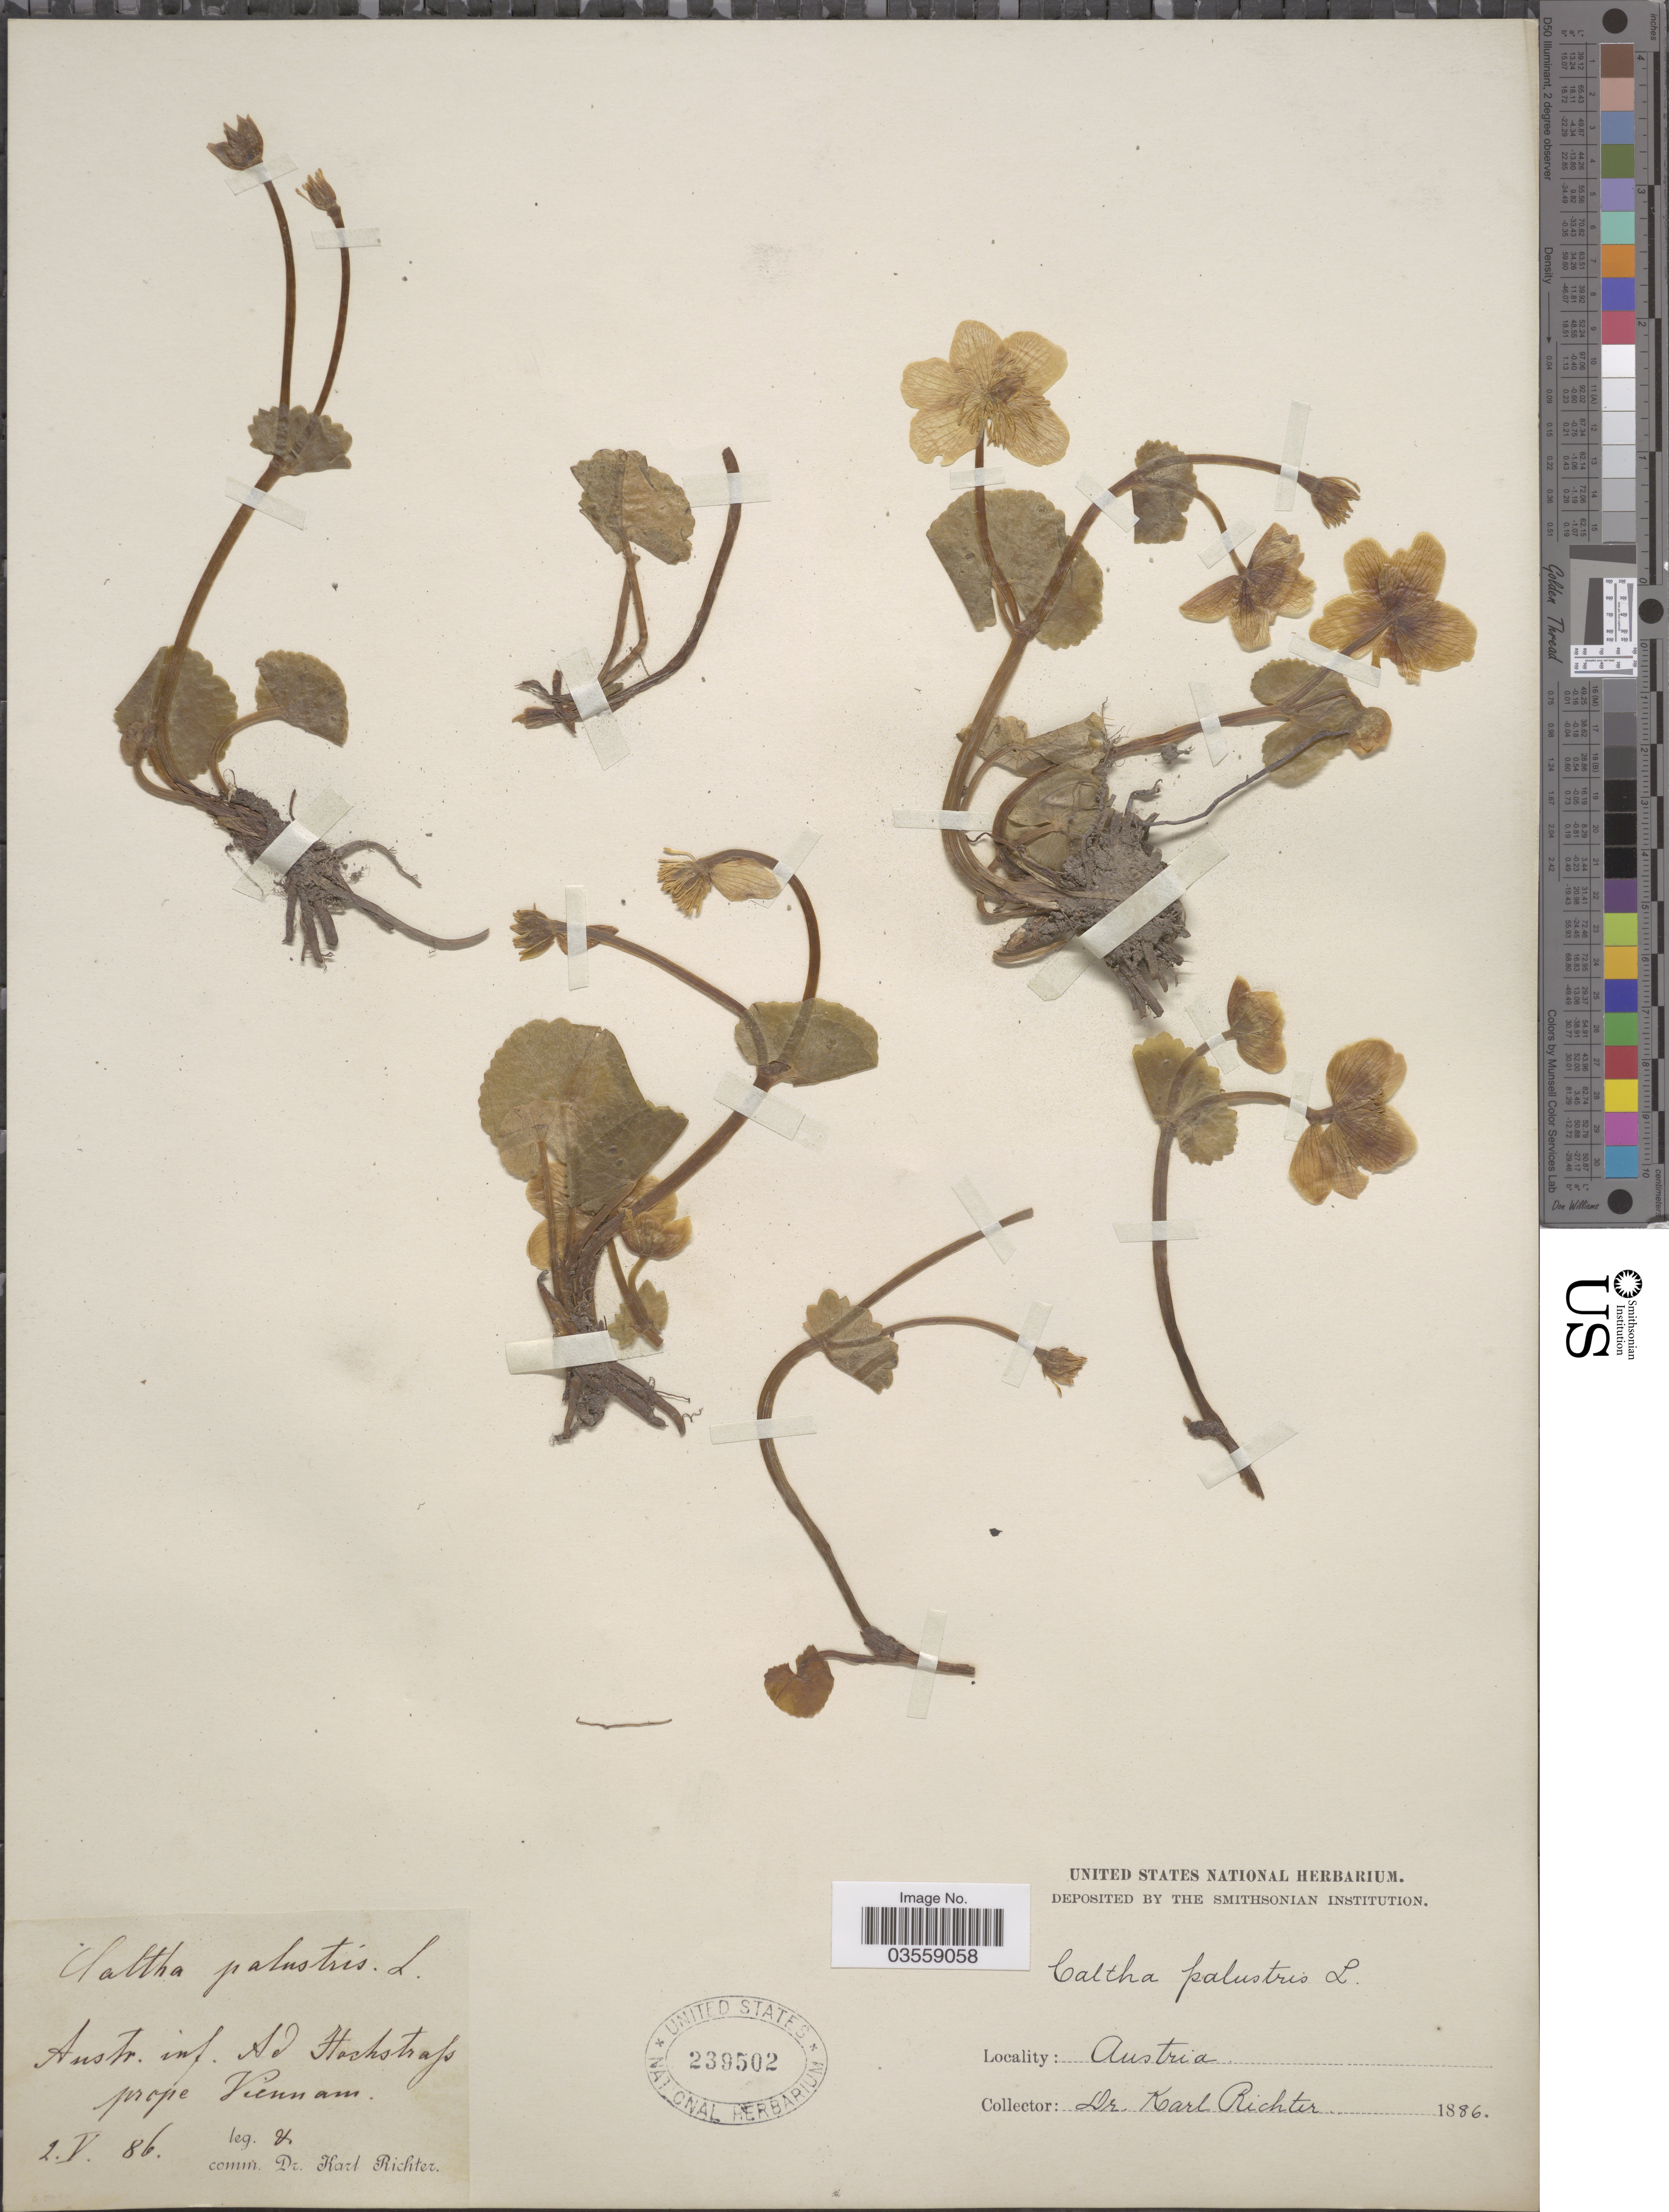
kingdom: Plantae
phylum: Tracheophyta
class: Magnoliopsida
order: Ranunculales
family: Ranunculaceae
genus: Caltha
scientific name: Caltha palustris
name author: L.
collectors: K. Richter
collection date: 1886-05-02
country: Austria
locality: Austr. inf. ad Hachstrap prope Viennam.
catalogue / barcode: US 239502